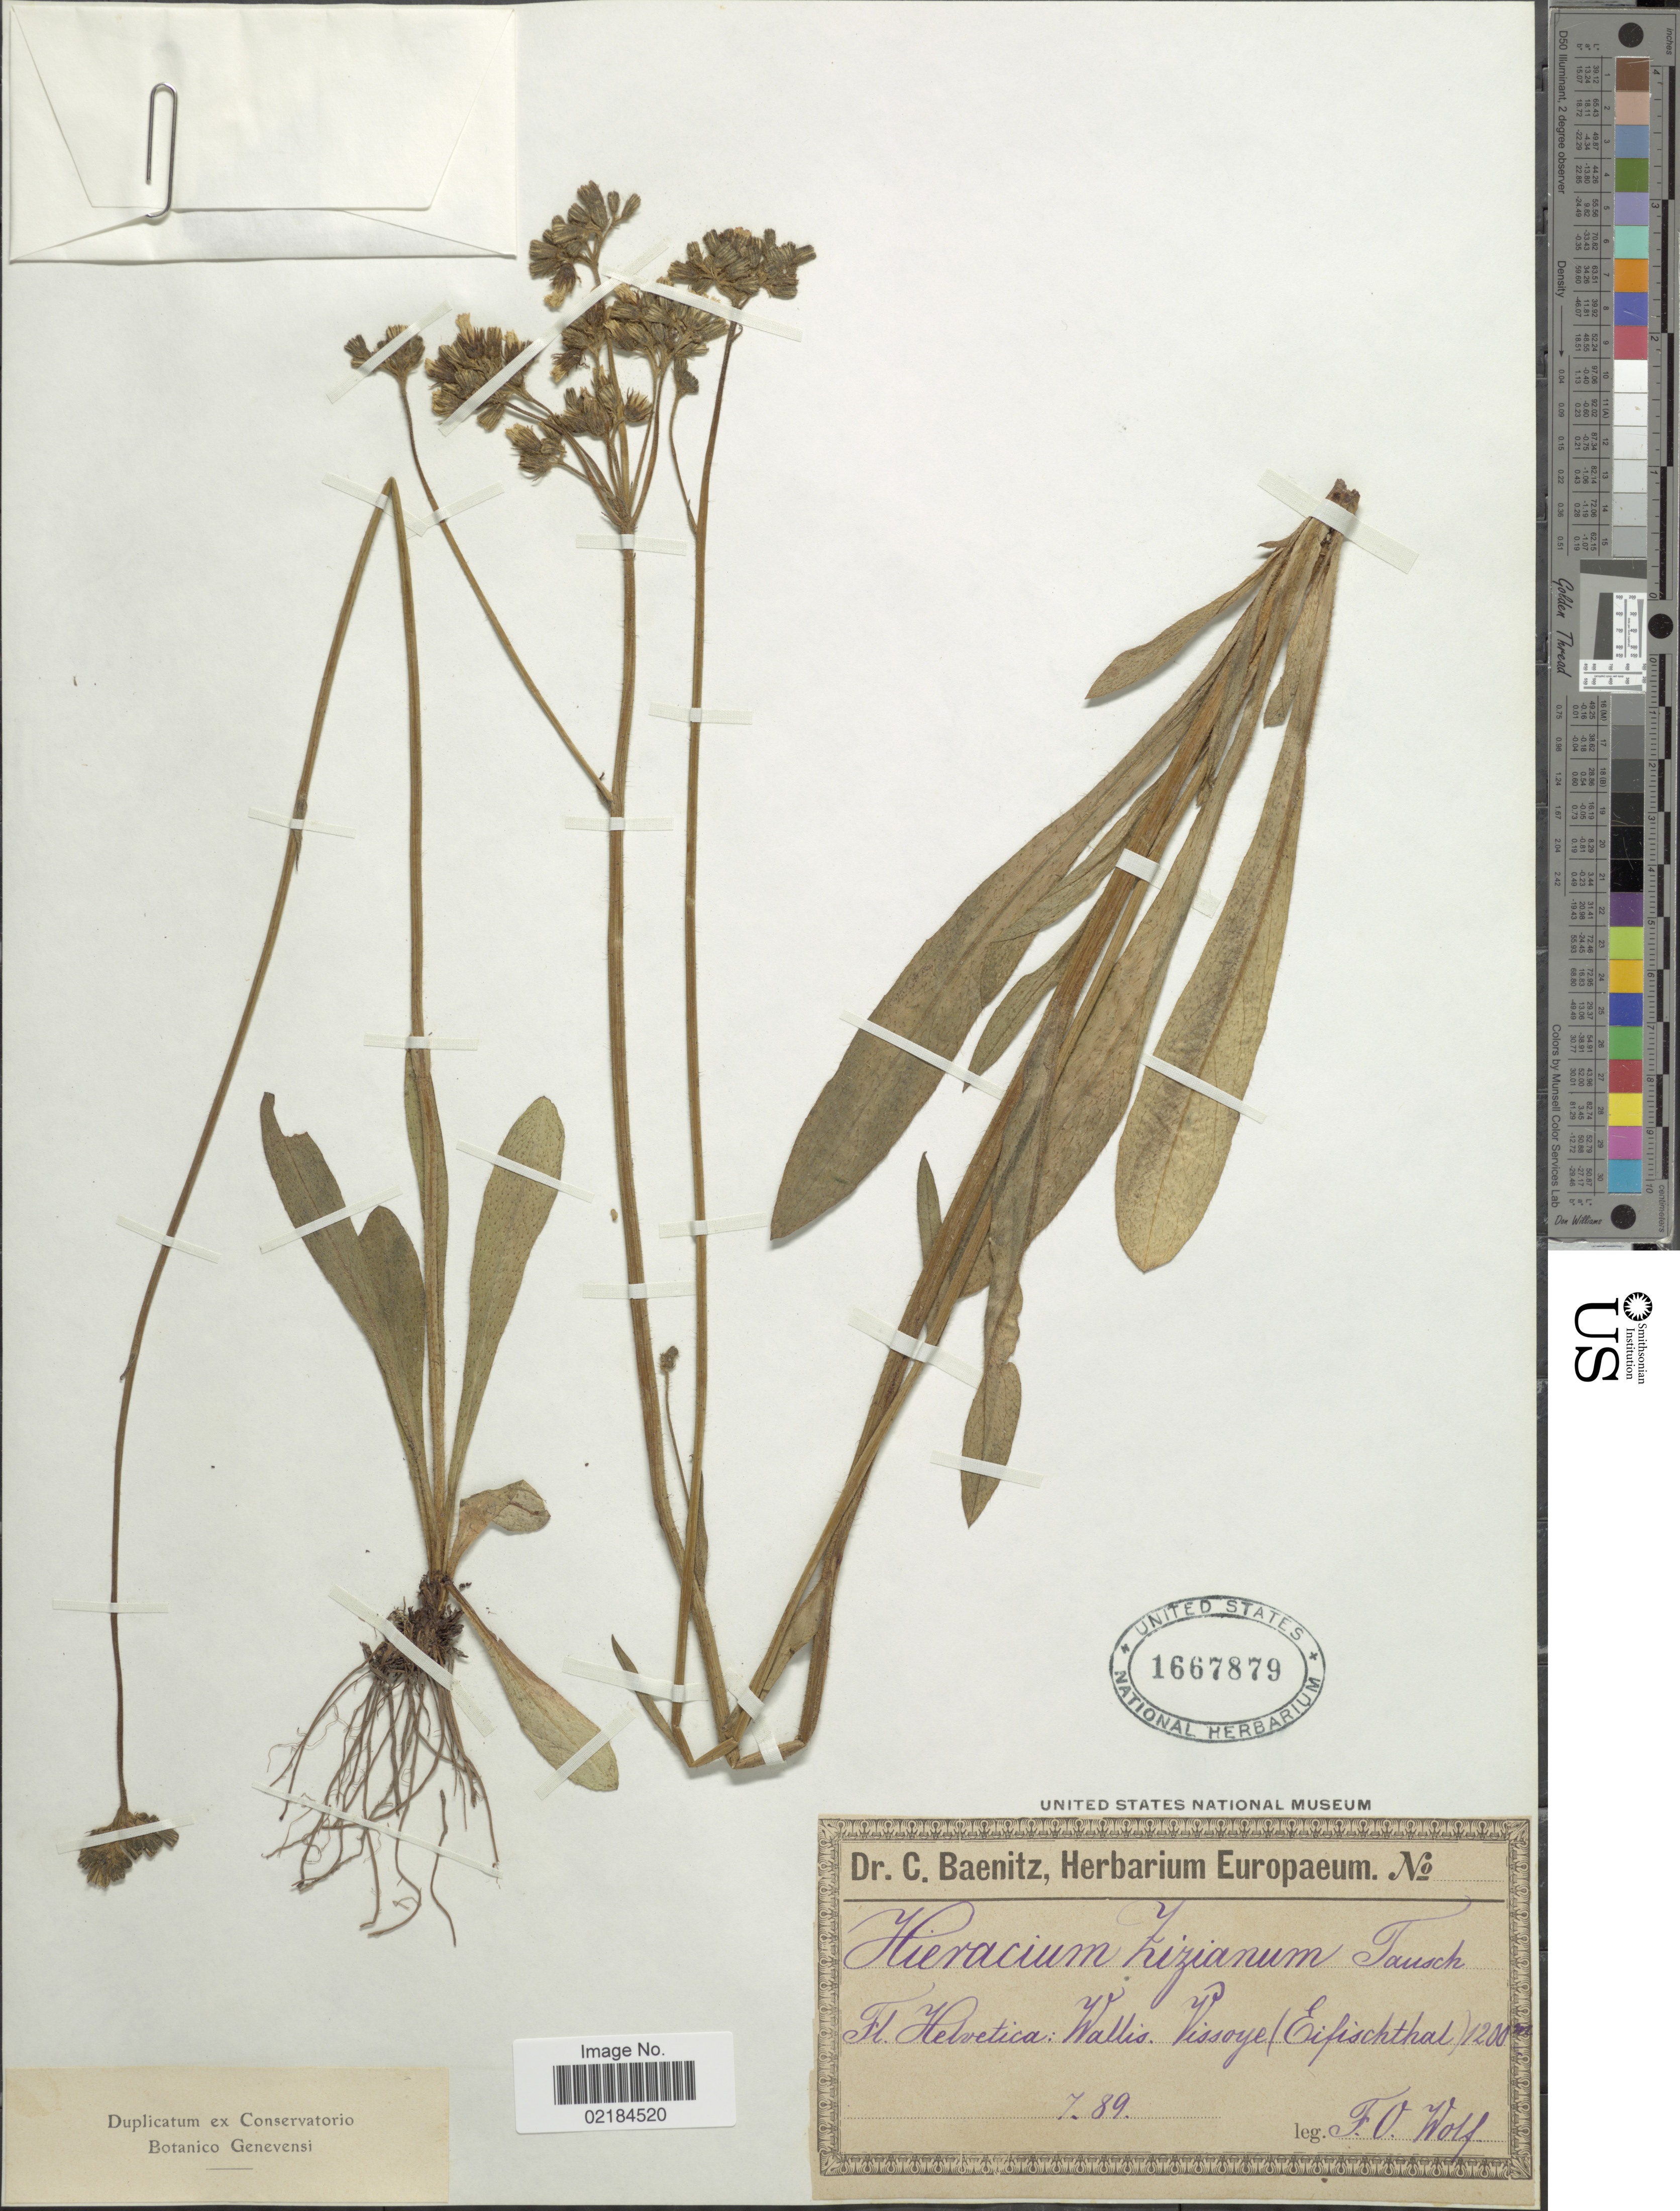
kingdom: Plantae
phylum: Tracheophyta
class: Magnoliopsida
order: Asterales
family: Asteraceae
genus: Pilosella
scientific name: Pilosella ziziana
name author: (Tausch) F.W. Schultz & Sch. Bip.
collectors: F. Wolf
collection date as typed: Transcribed d/m/y: /7/89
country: Switzerland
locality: Fl. Helvetica: Wallis, Vissoye (Eifischthal)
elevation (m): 1200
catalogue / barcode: US 1667879